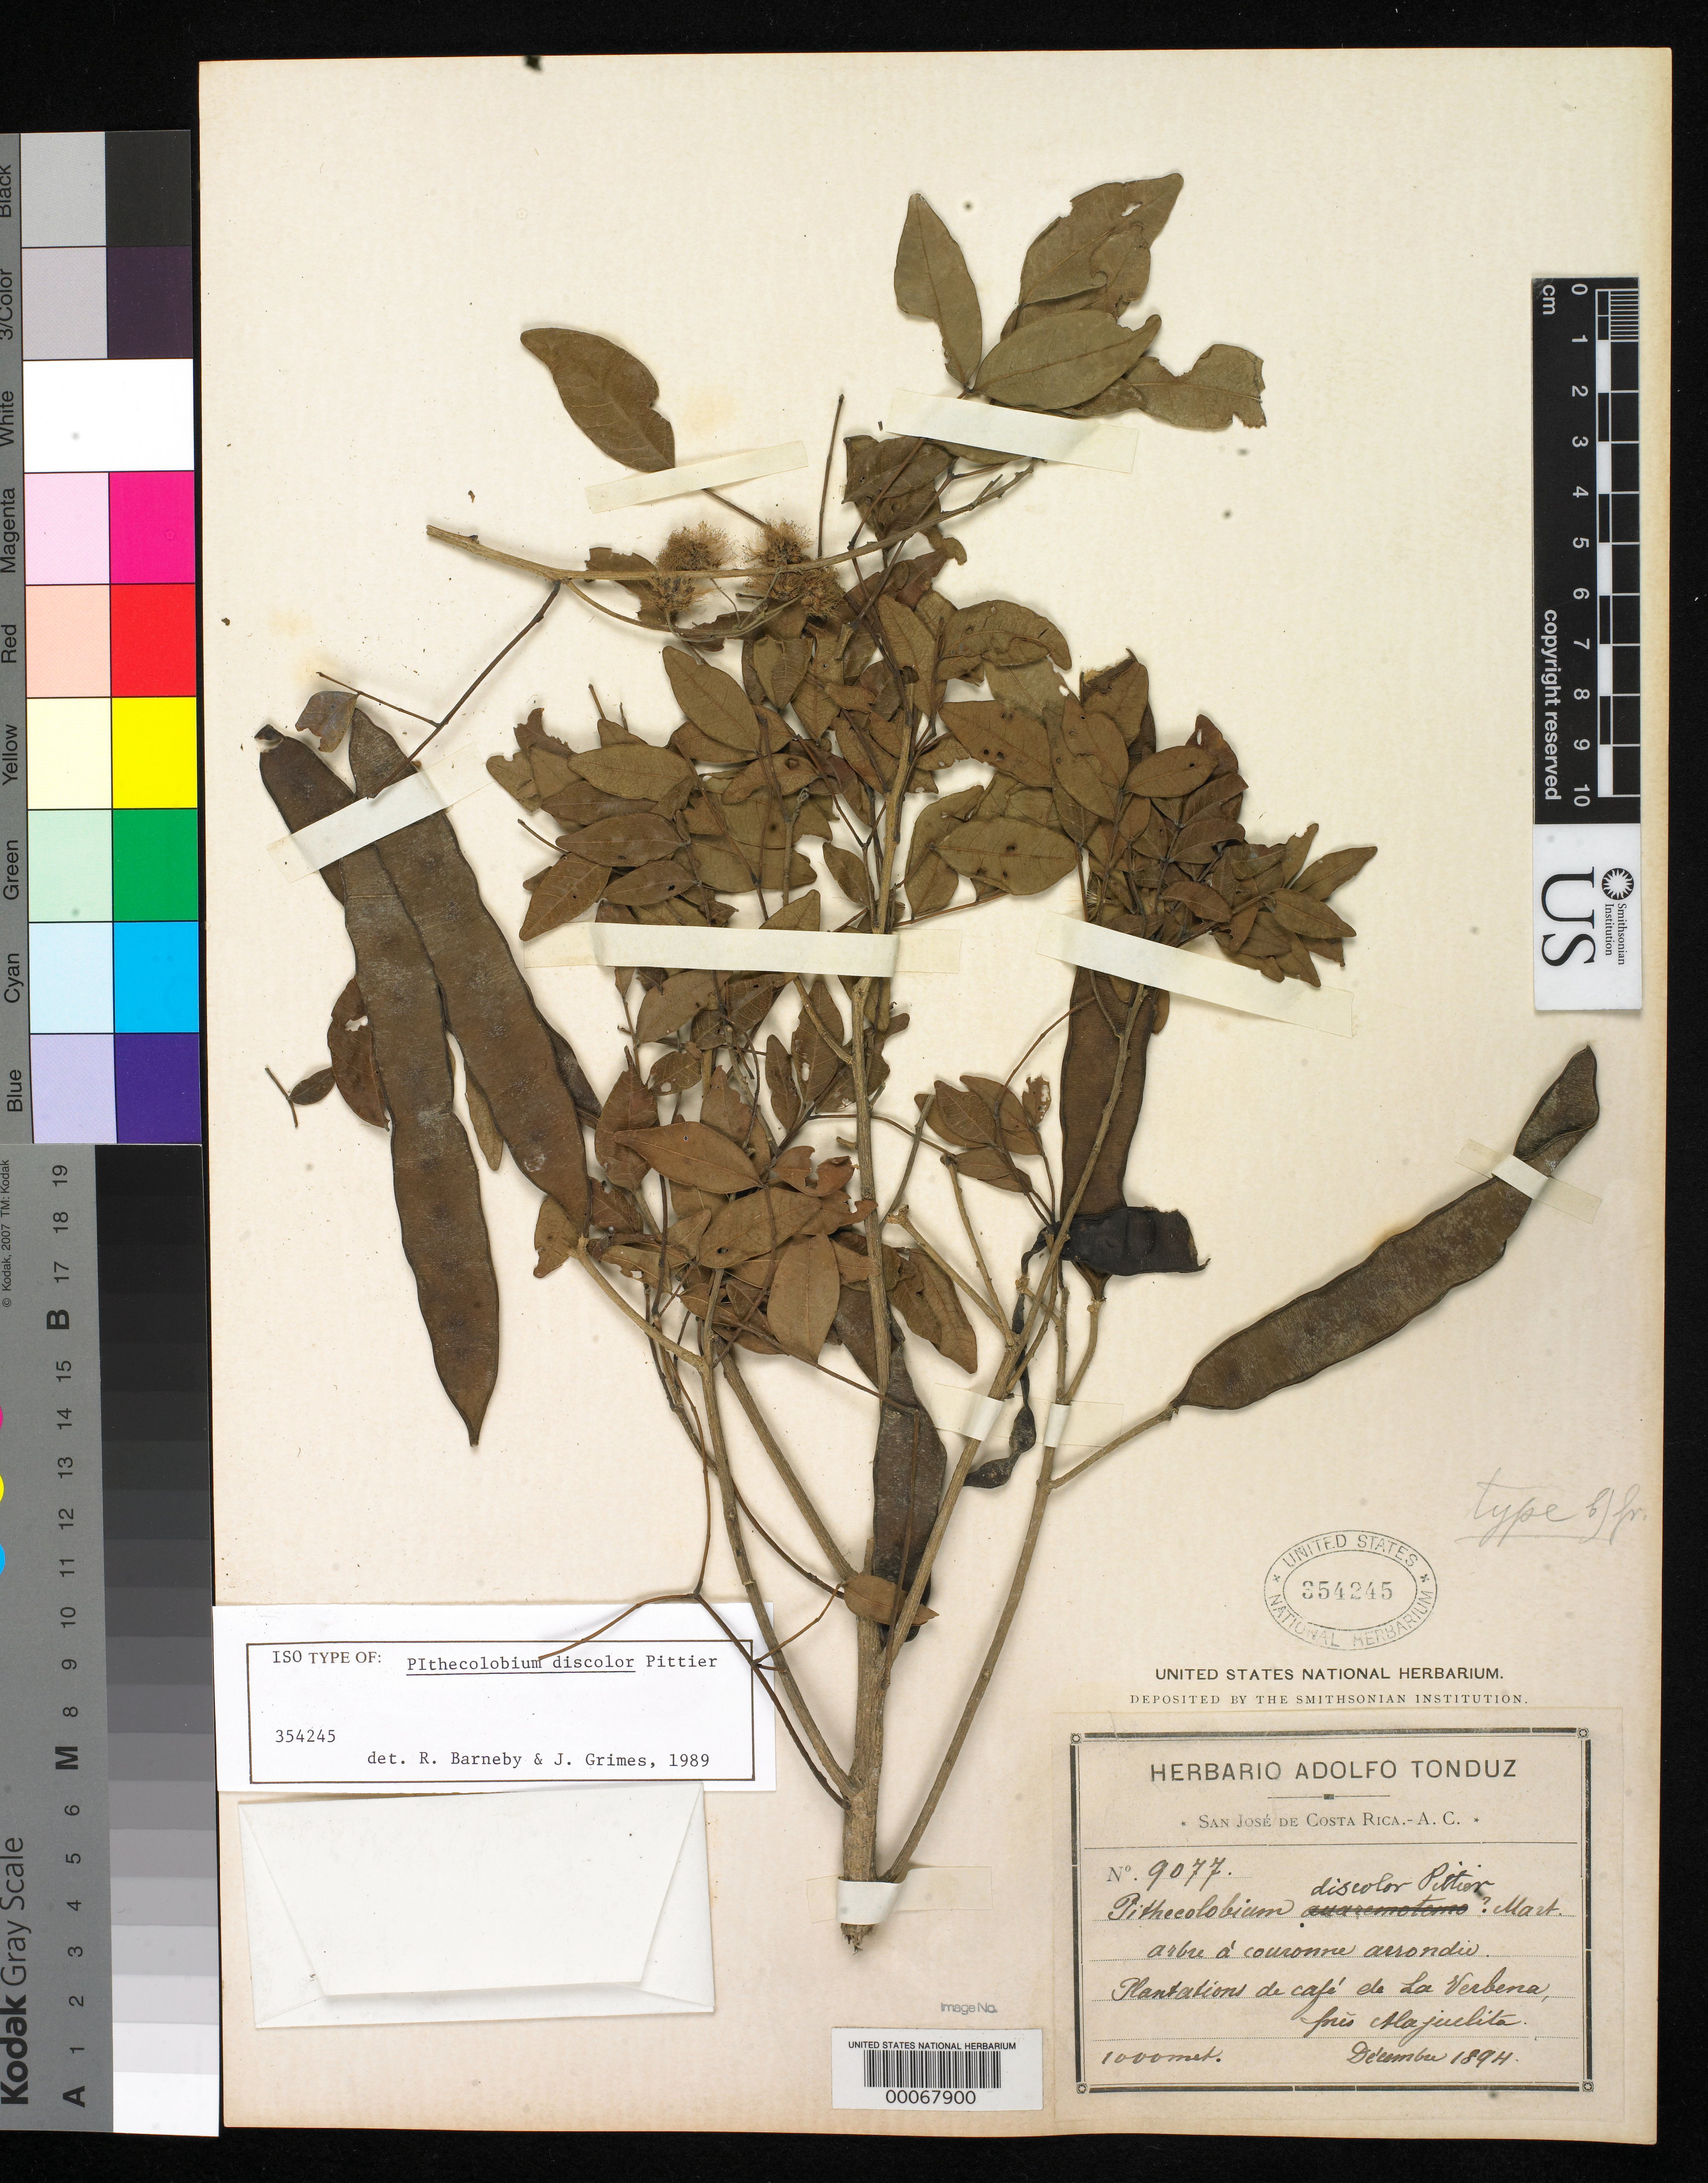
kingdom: Plantae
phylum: Tracheophyta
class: Magnoliopsida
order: Fabales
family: Fabaceae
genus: Pithecellobium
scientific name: Pithecellobium adinocephalum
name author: Donn. Sm.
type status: Syntype; Isolectotype; Isotype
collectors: A. Tonduz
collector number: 9077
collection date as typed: Dec 1894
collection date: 1894-12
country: Costa Rica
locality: La Verbena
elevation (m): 1000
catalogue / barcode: US 354245